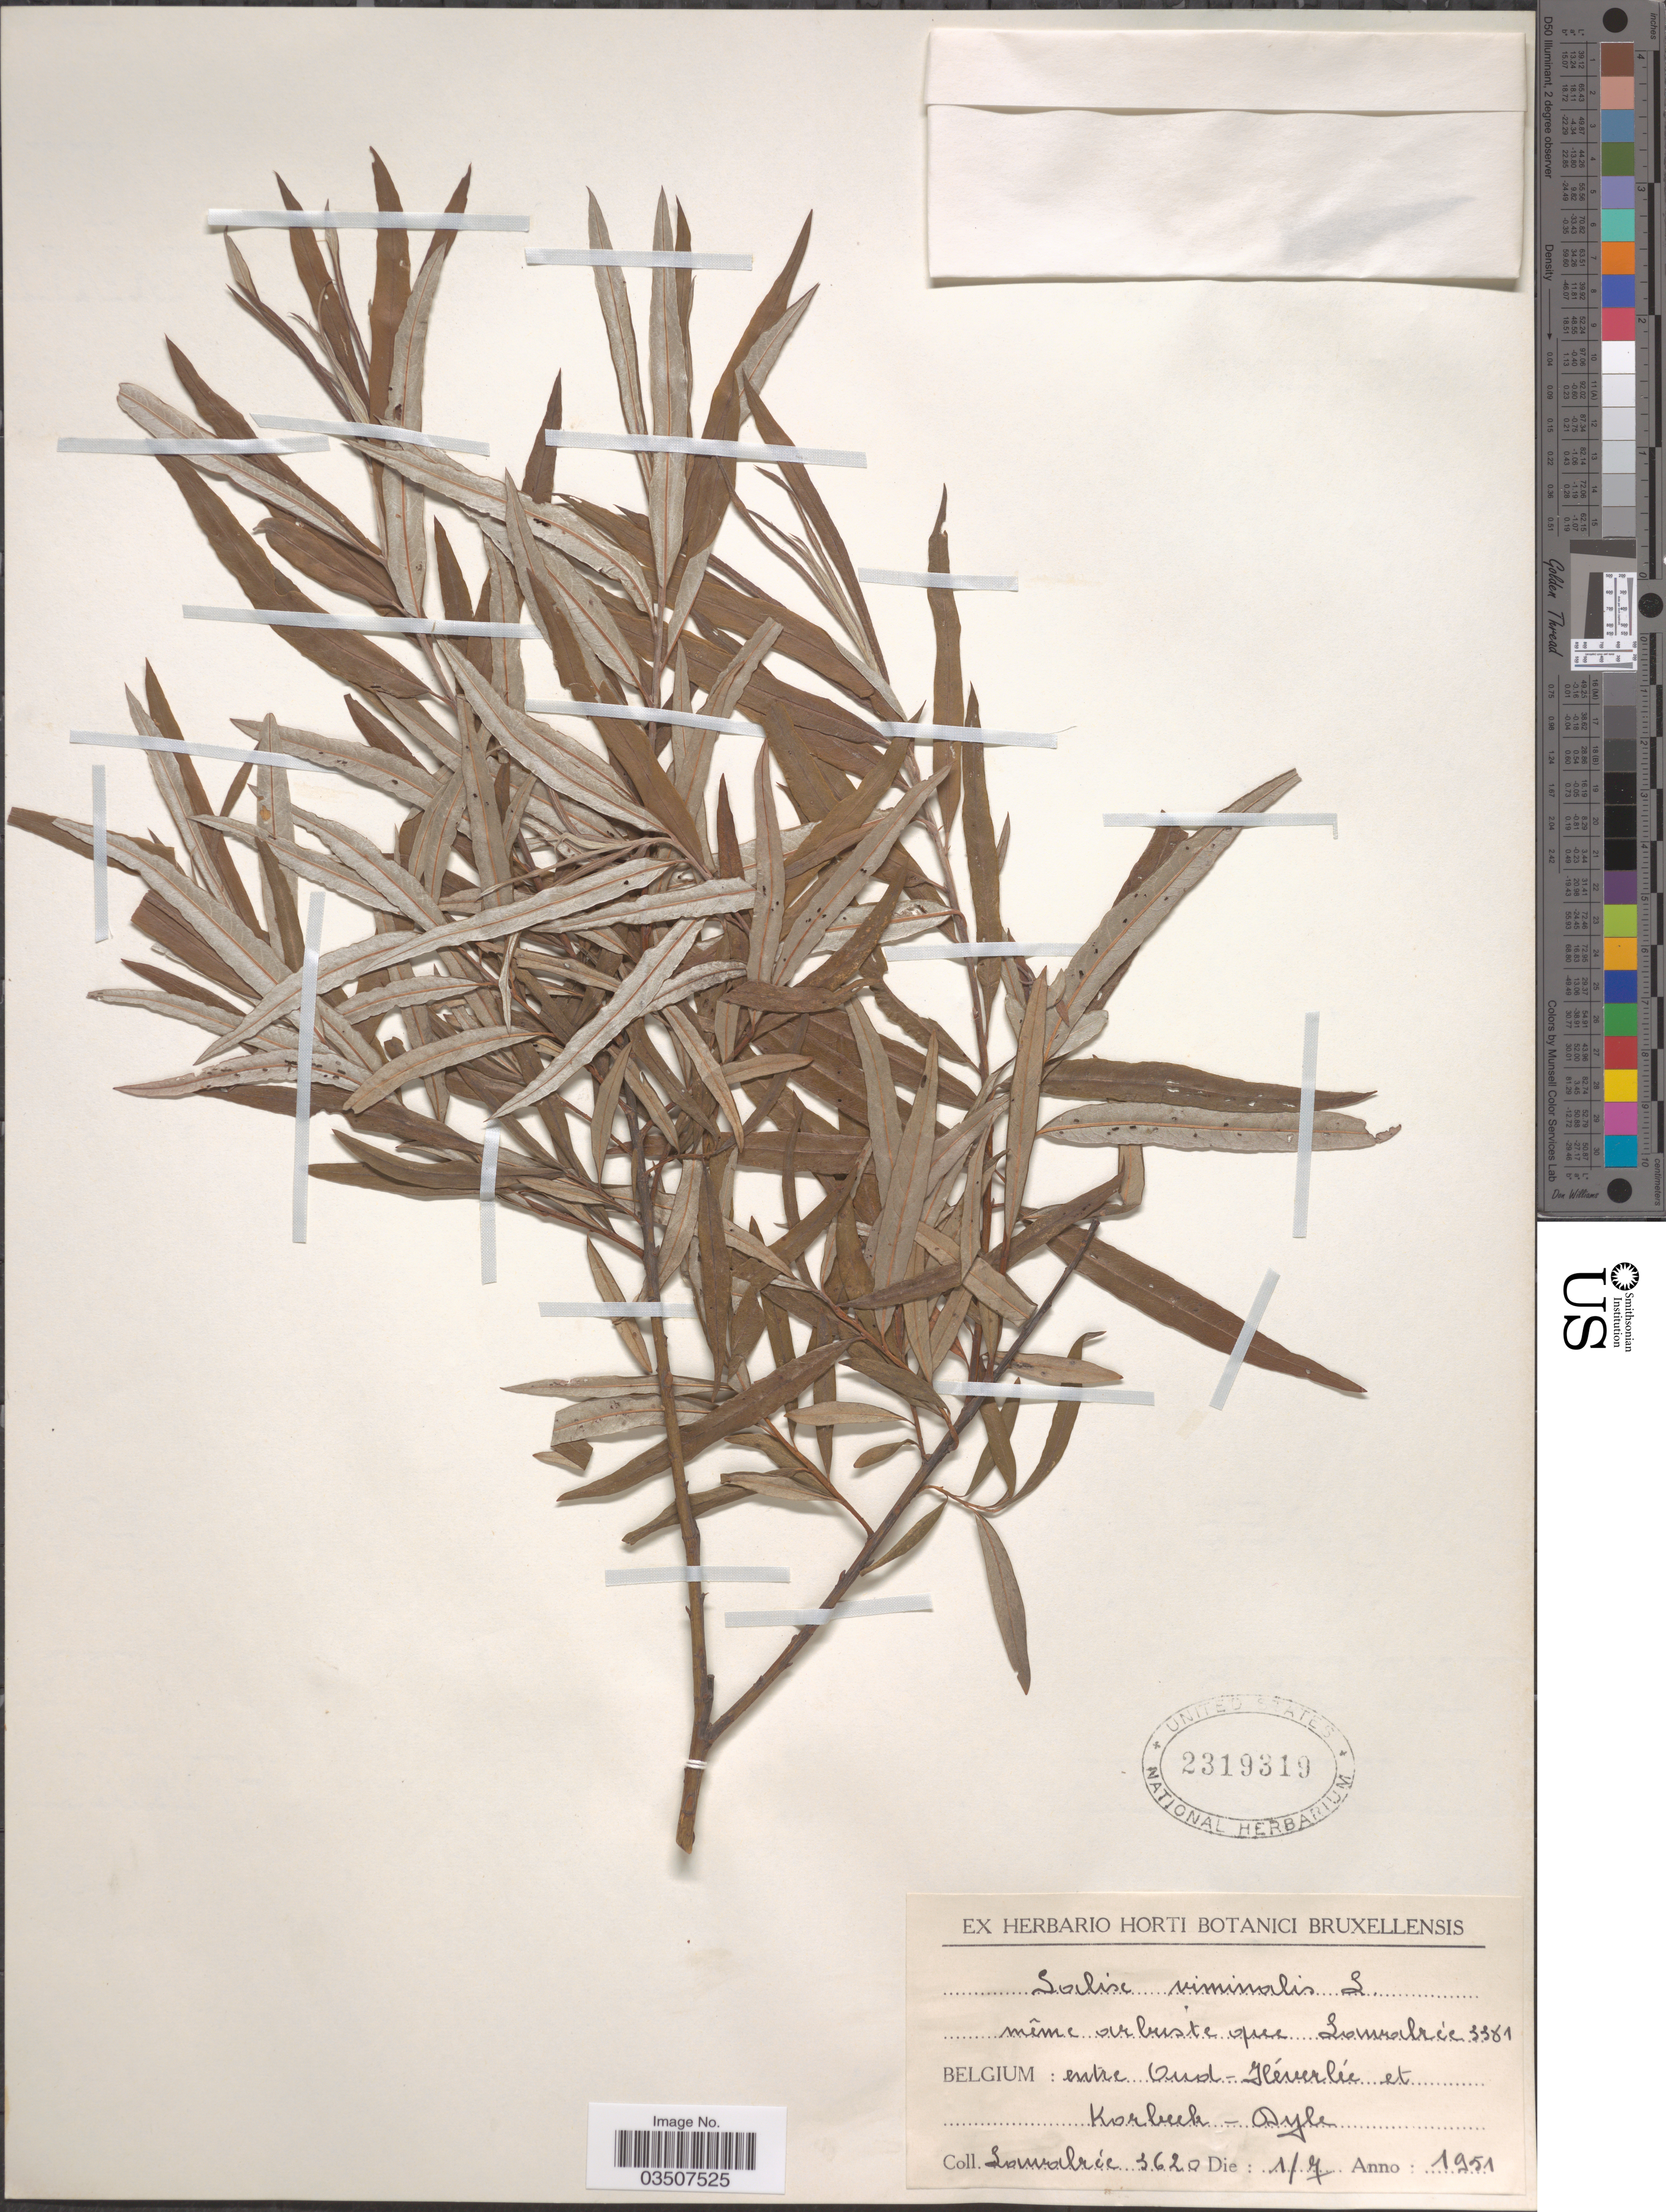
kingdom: Plantae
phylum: Tracheophyta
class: Magnoliopsida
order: Malpighiales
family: Salicaceae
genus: Salix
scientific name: Salix viminalis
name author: L.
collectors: Lawalrée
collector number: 3620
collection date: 1951-07-01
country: Belgium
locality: Entre Oud-Héverlée et Korbeek-Dijle.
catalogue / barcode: US 2319319